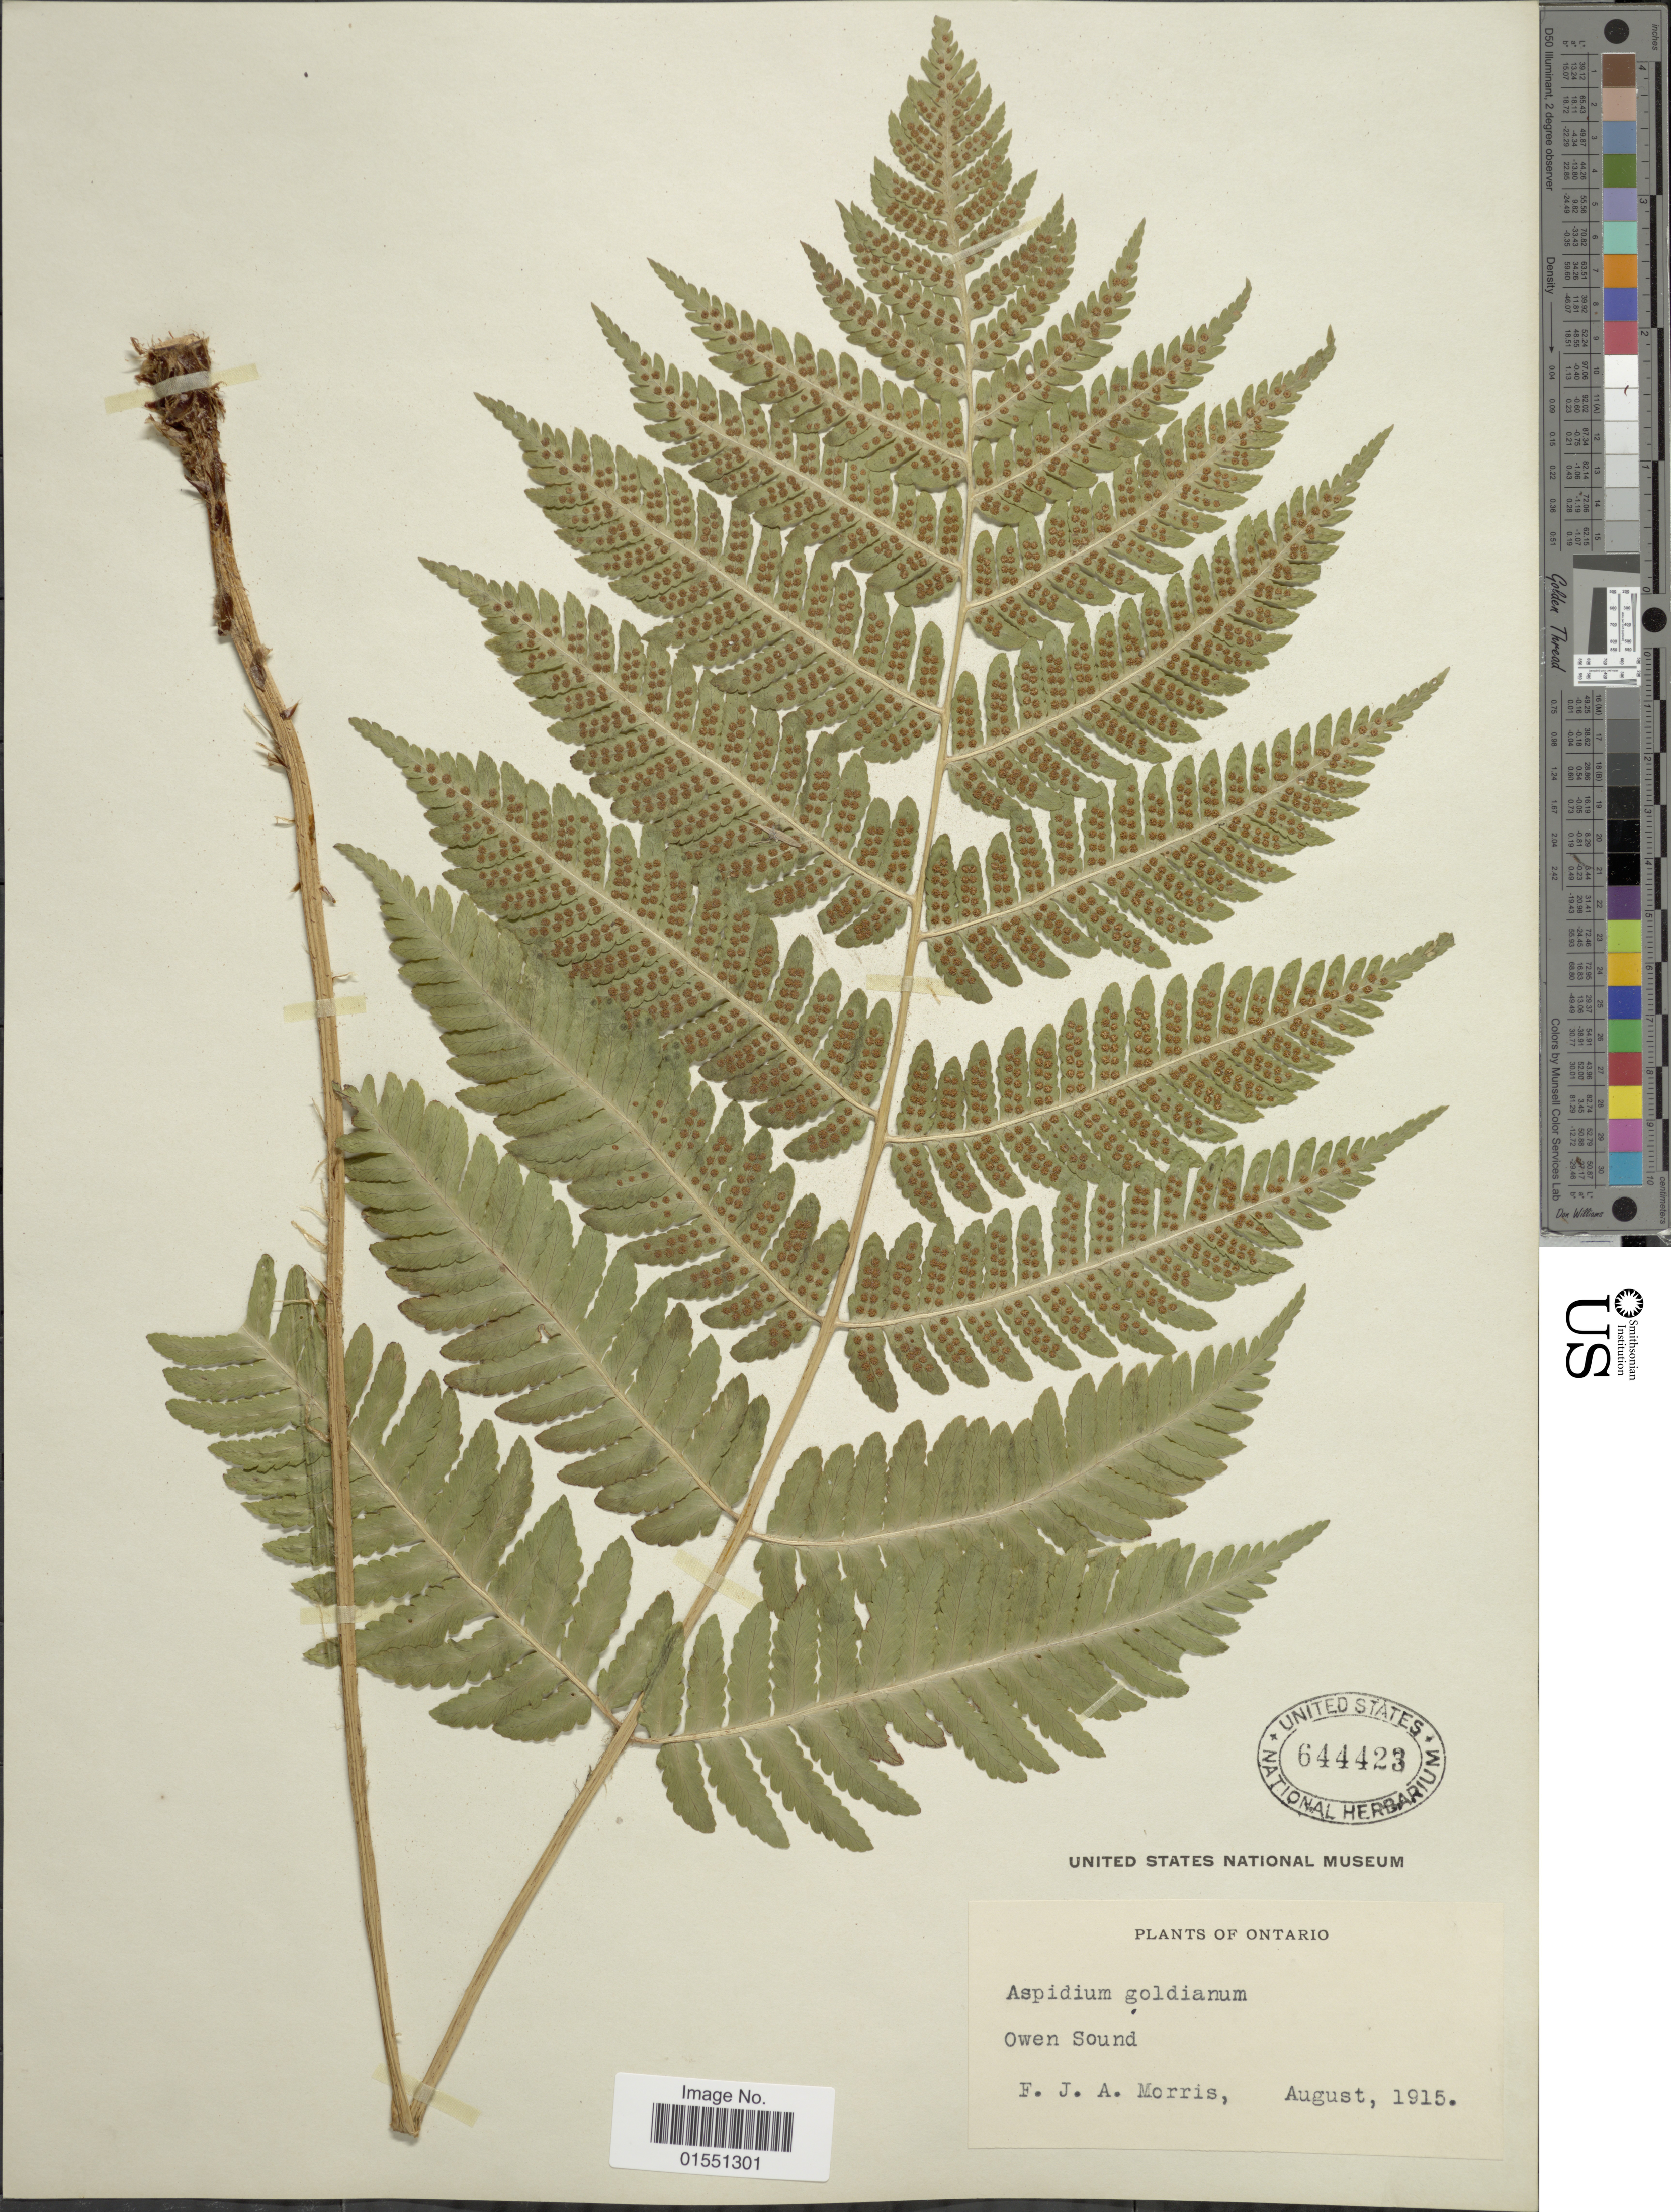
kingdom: Plantae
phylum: Tracheophyta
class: Polypodiopsida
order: Polypodiales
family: Dryopteridaceae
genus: Dryopteris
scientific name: Dryopteris goldiana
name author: (Hook. ex Goldie) A. Gray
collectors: F. Morris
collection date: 1915-08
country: Canada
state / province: Ontario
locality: Owen Sound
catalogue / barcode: US 644423